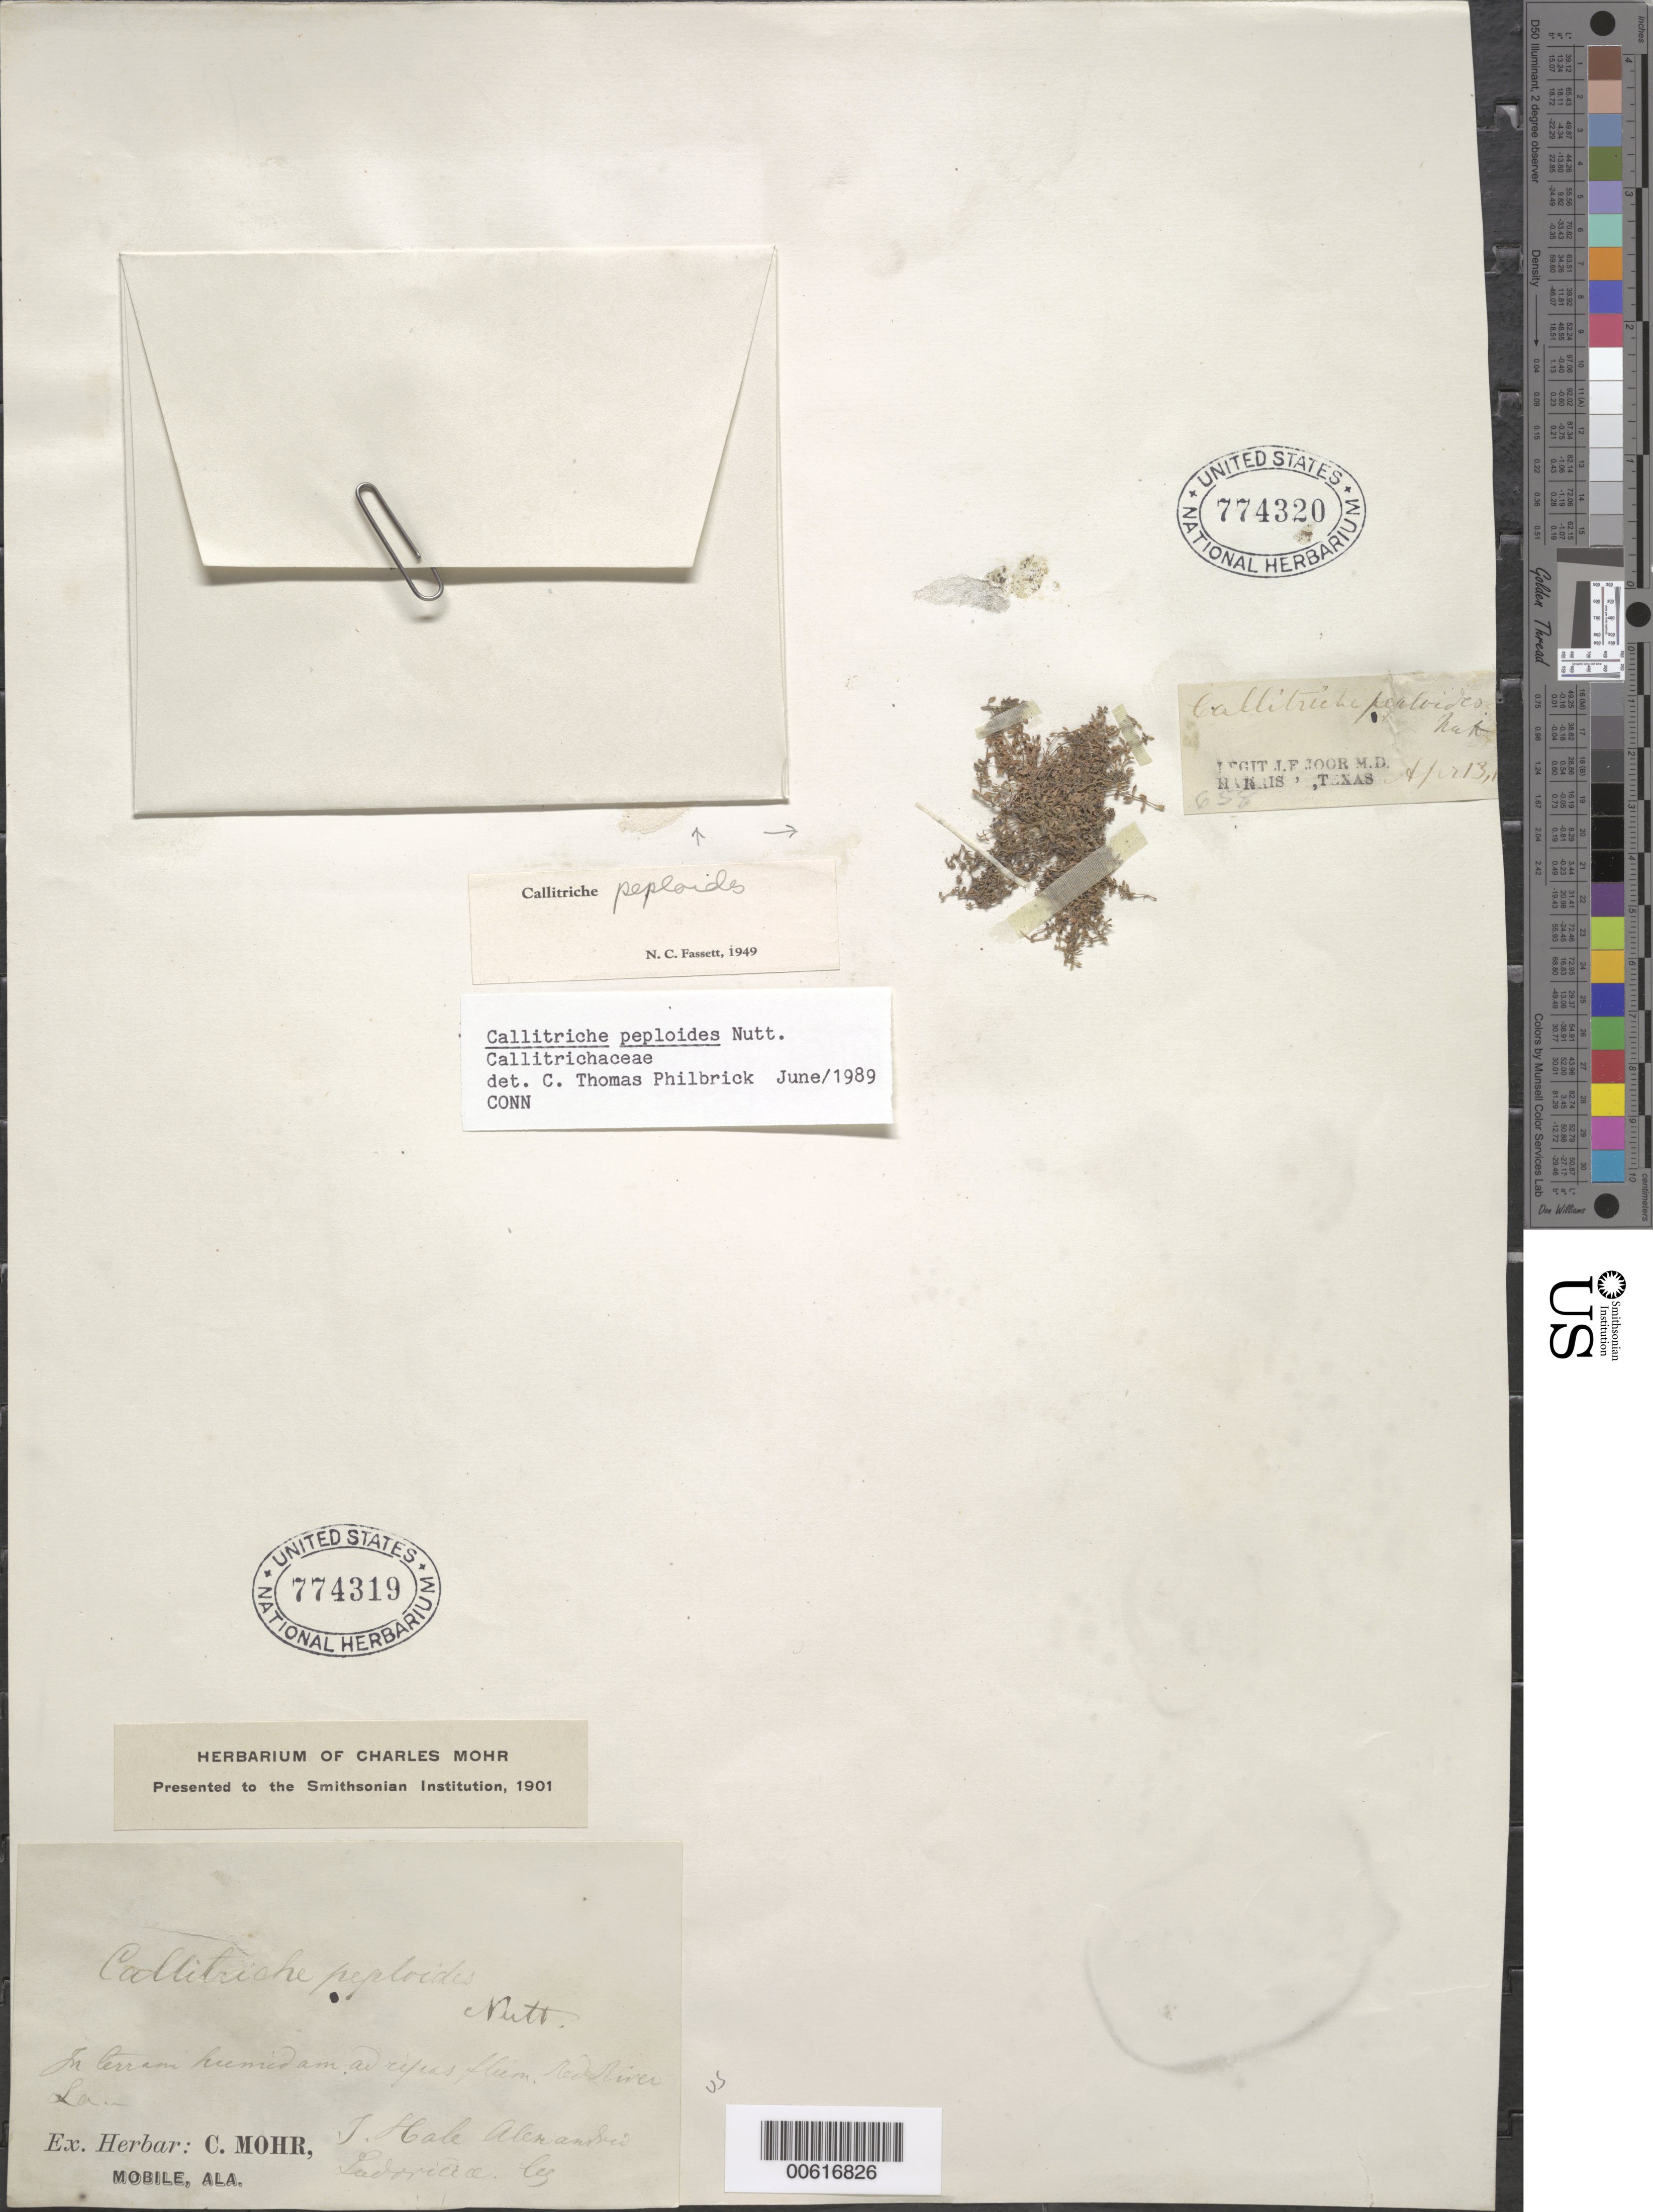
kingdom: Plantae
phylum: Tracheophyta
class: Magnoliopsida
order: Lamiales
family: Plantaginaceae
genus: Callitriche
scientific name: Callitriche peploides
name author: Nutt.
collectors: T. Hale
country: United States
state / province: Alabama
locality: Red River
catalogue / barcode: US 774319